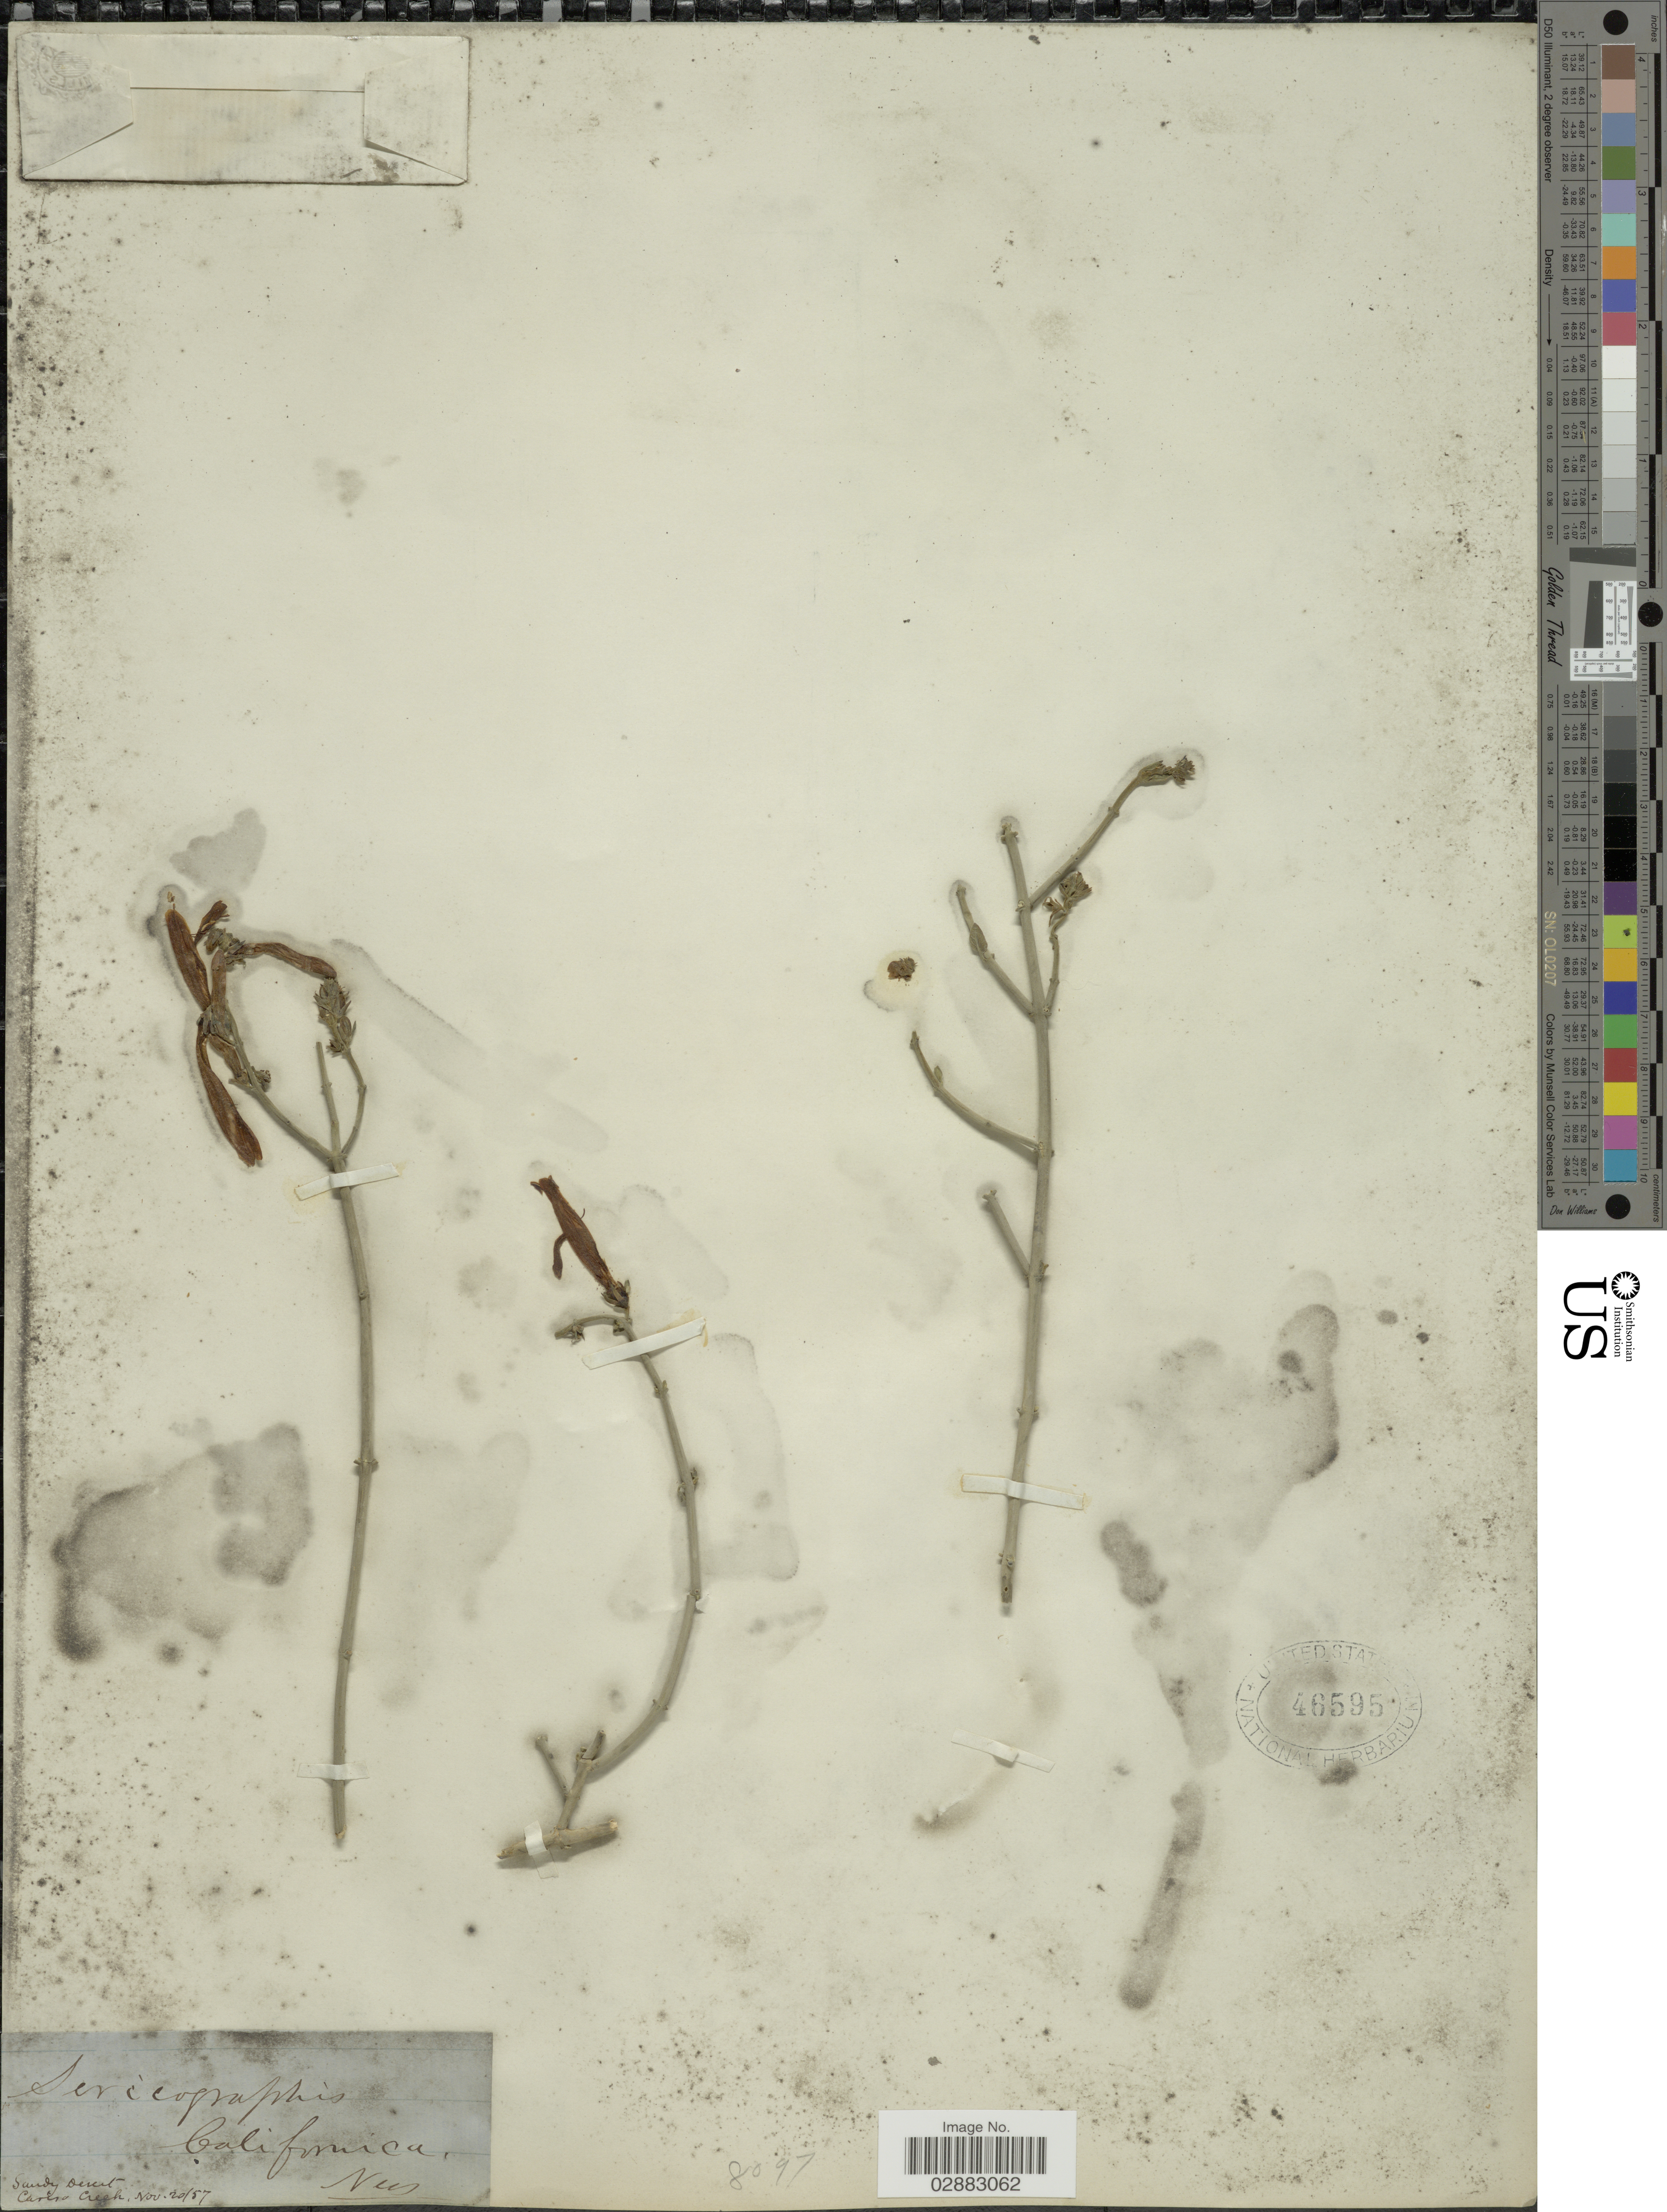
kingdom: Plantae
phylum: Tracheophyta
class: Magnoliopsida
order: Lamiales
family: Acanthaceae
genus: Beloperone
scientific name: Beloperone californica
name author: Benth.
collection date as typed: Transcribed d/m/y: 20/11/57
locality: Sandy Desert, Cariso Creek.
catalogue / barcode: US 46595